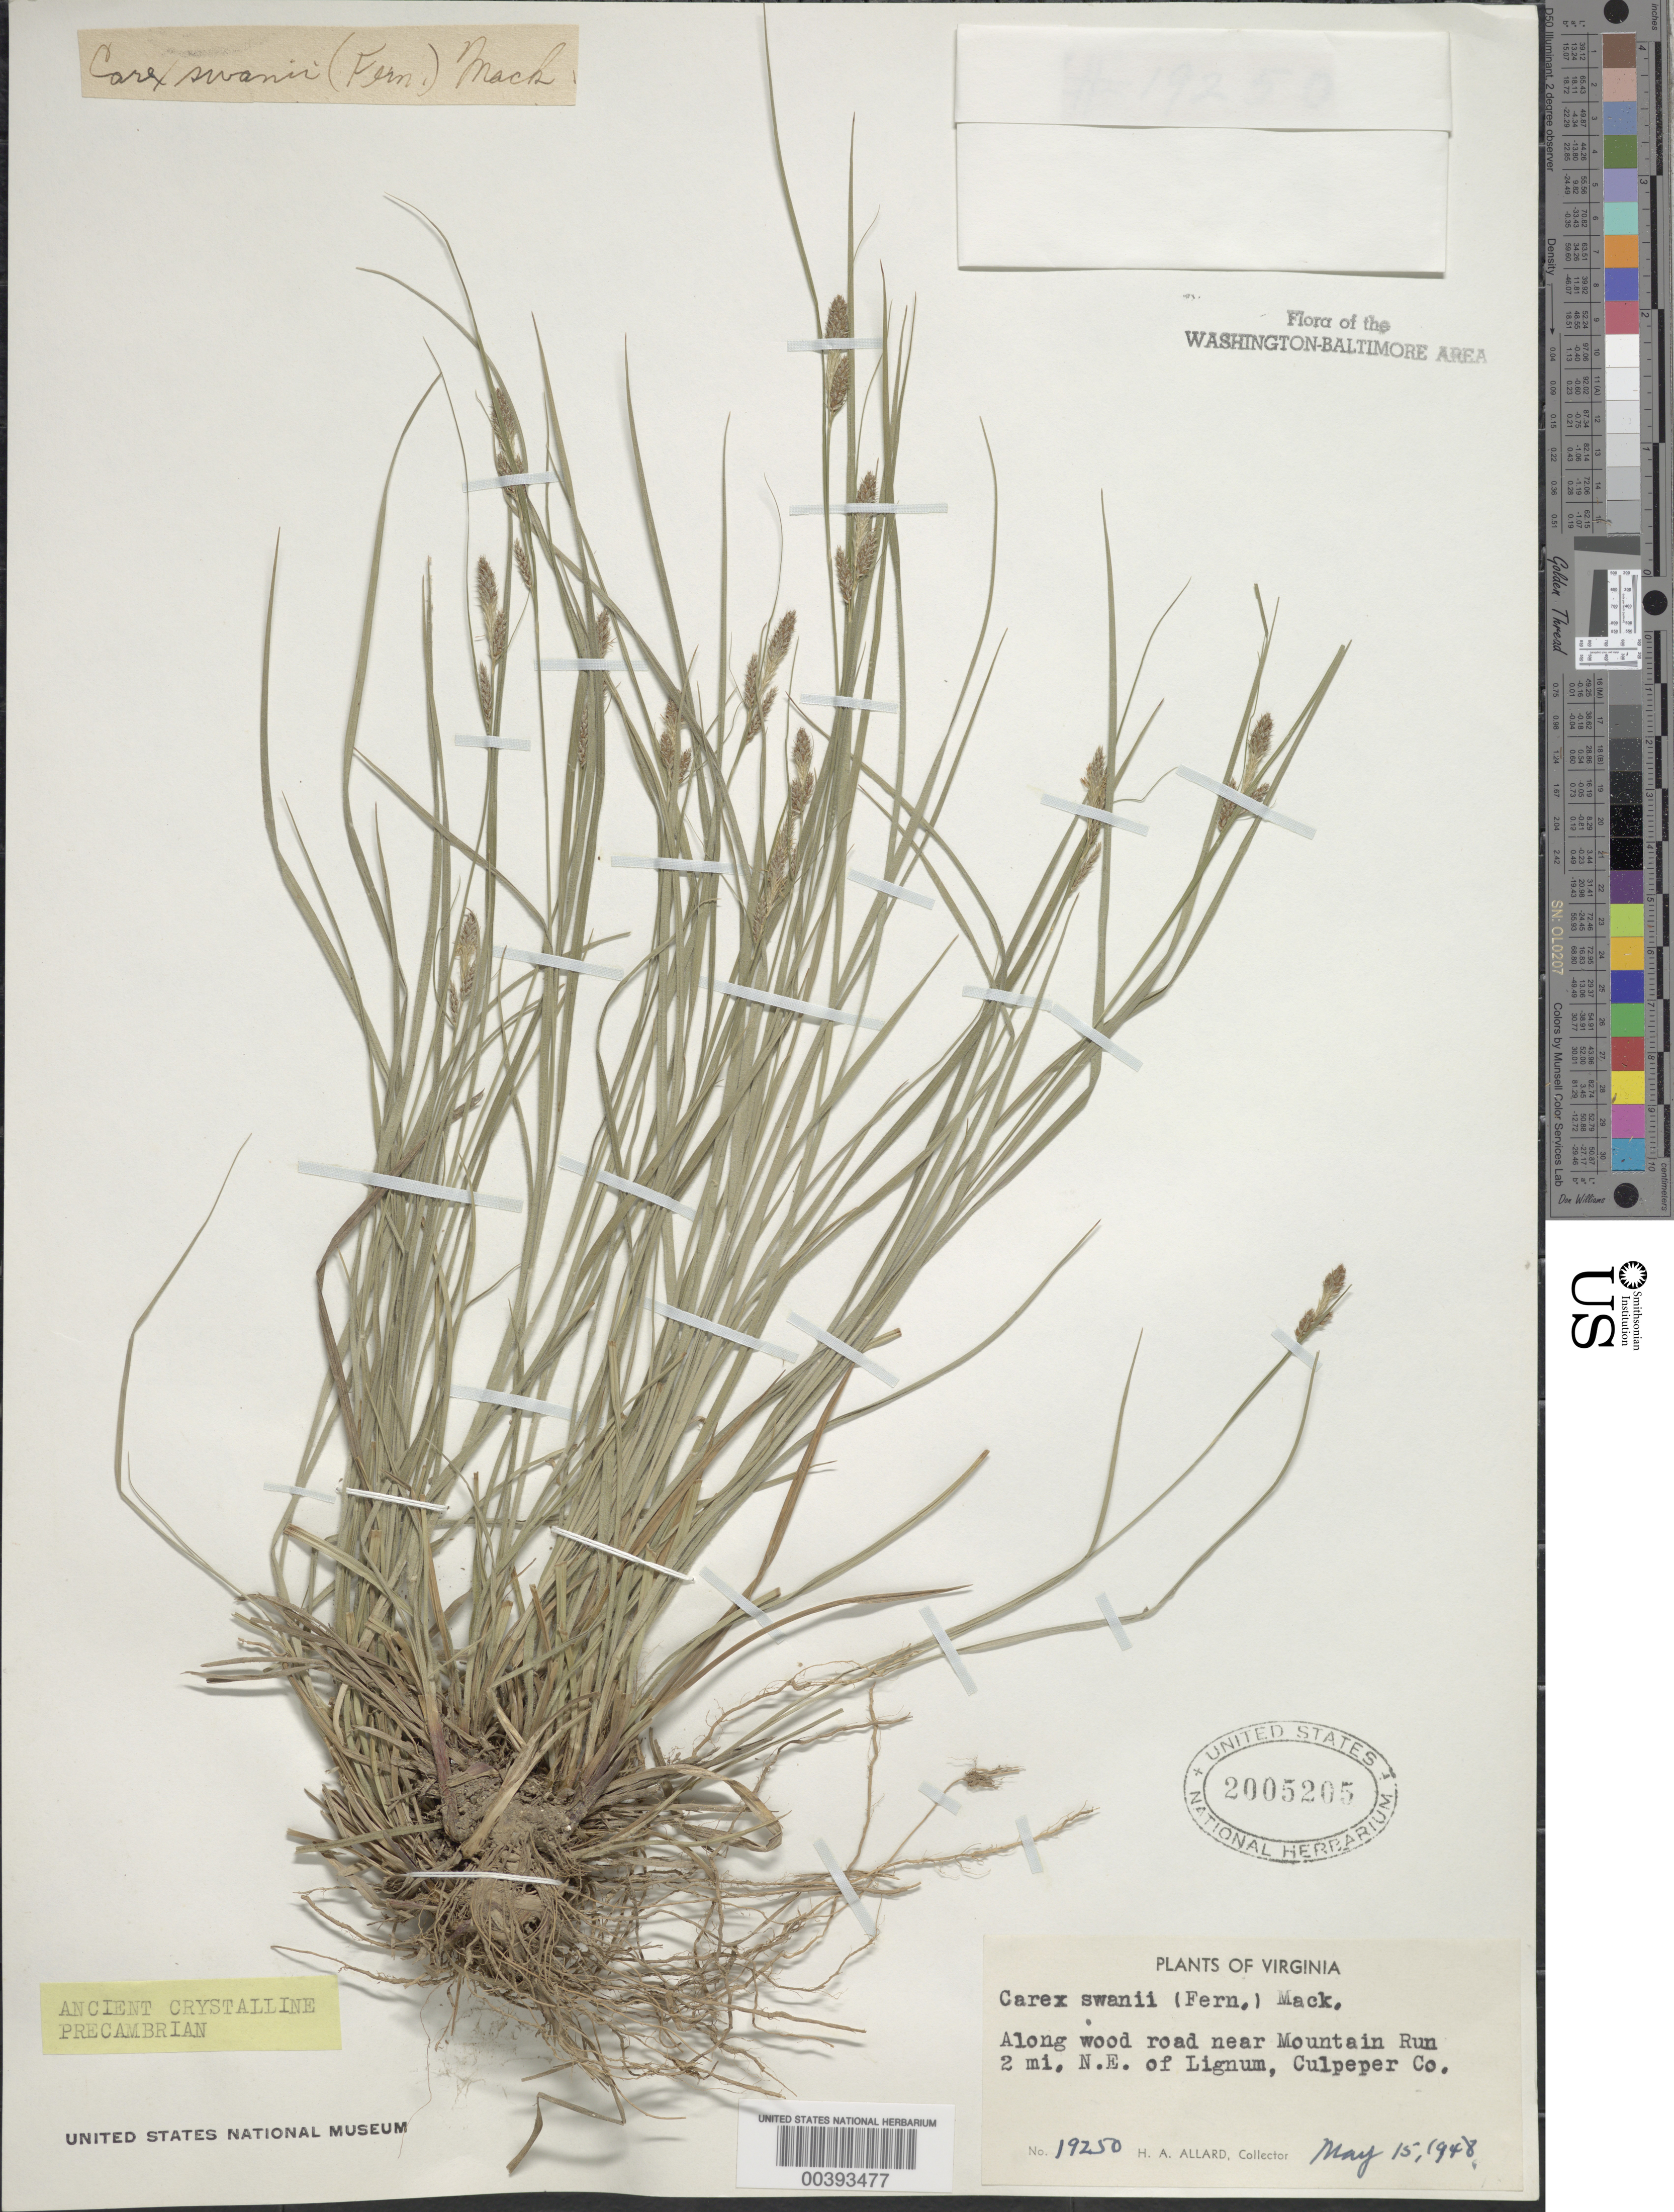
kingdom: Plantae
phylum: Tracheophyta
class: Liliopsida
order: Poales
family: Cyperaceae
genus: Carex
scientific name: Carex swanii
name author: (Fernald) Mack.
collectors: H. A. Allard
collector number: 19250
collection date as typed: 15 May 1948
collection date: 1948-05-15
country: United States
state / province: Virginia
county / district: Culpeper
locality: Mountain Run, northeast of Lignum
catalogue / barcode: US 2005205